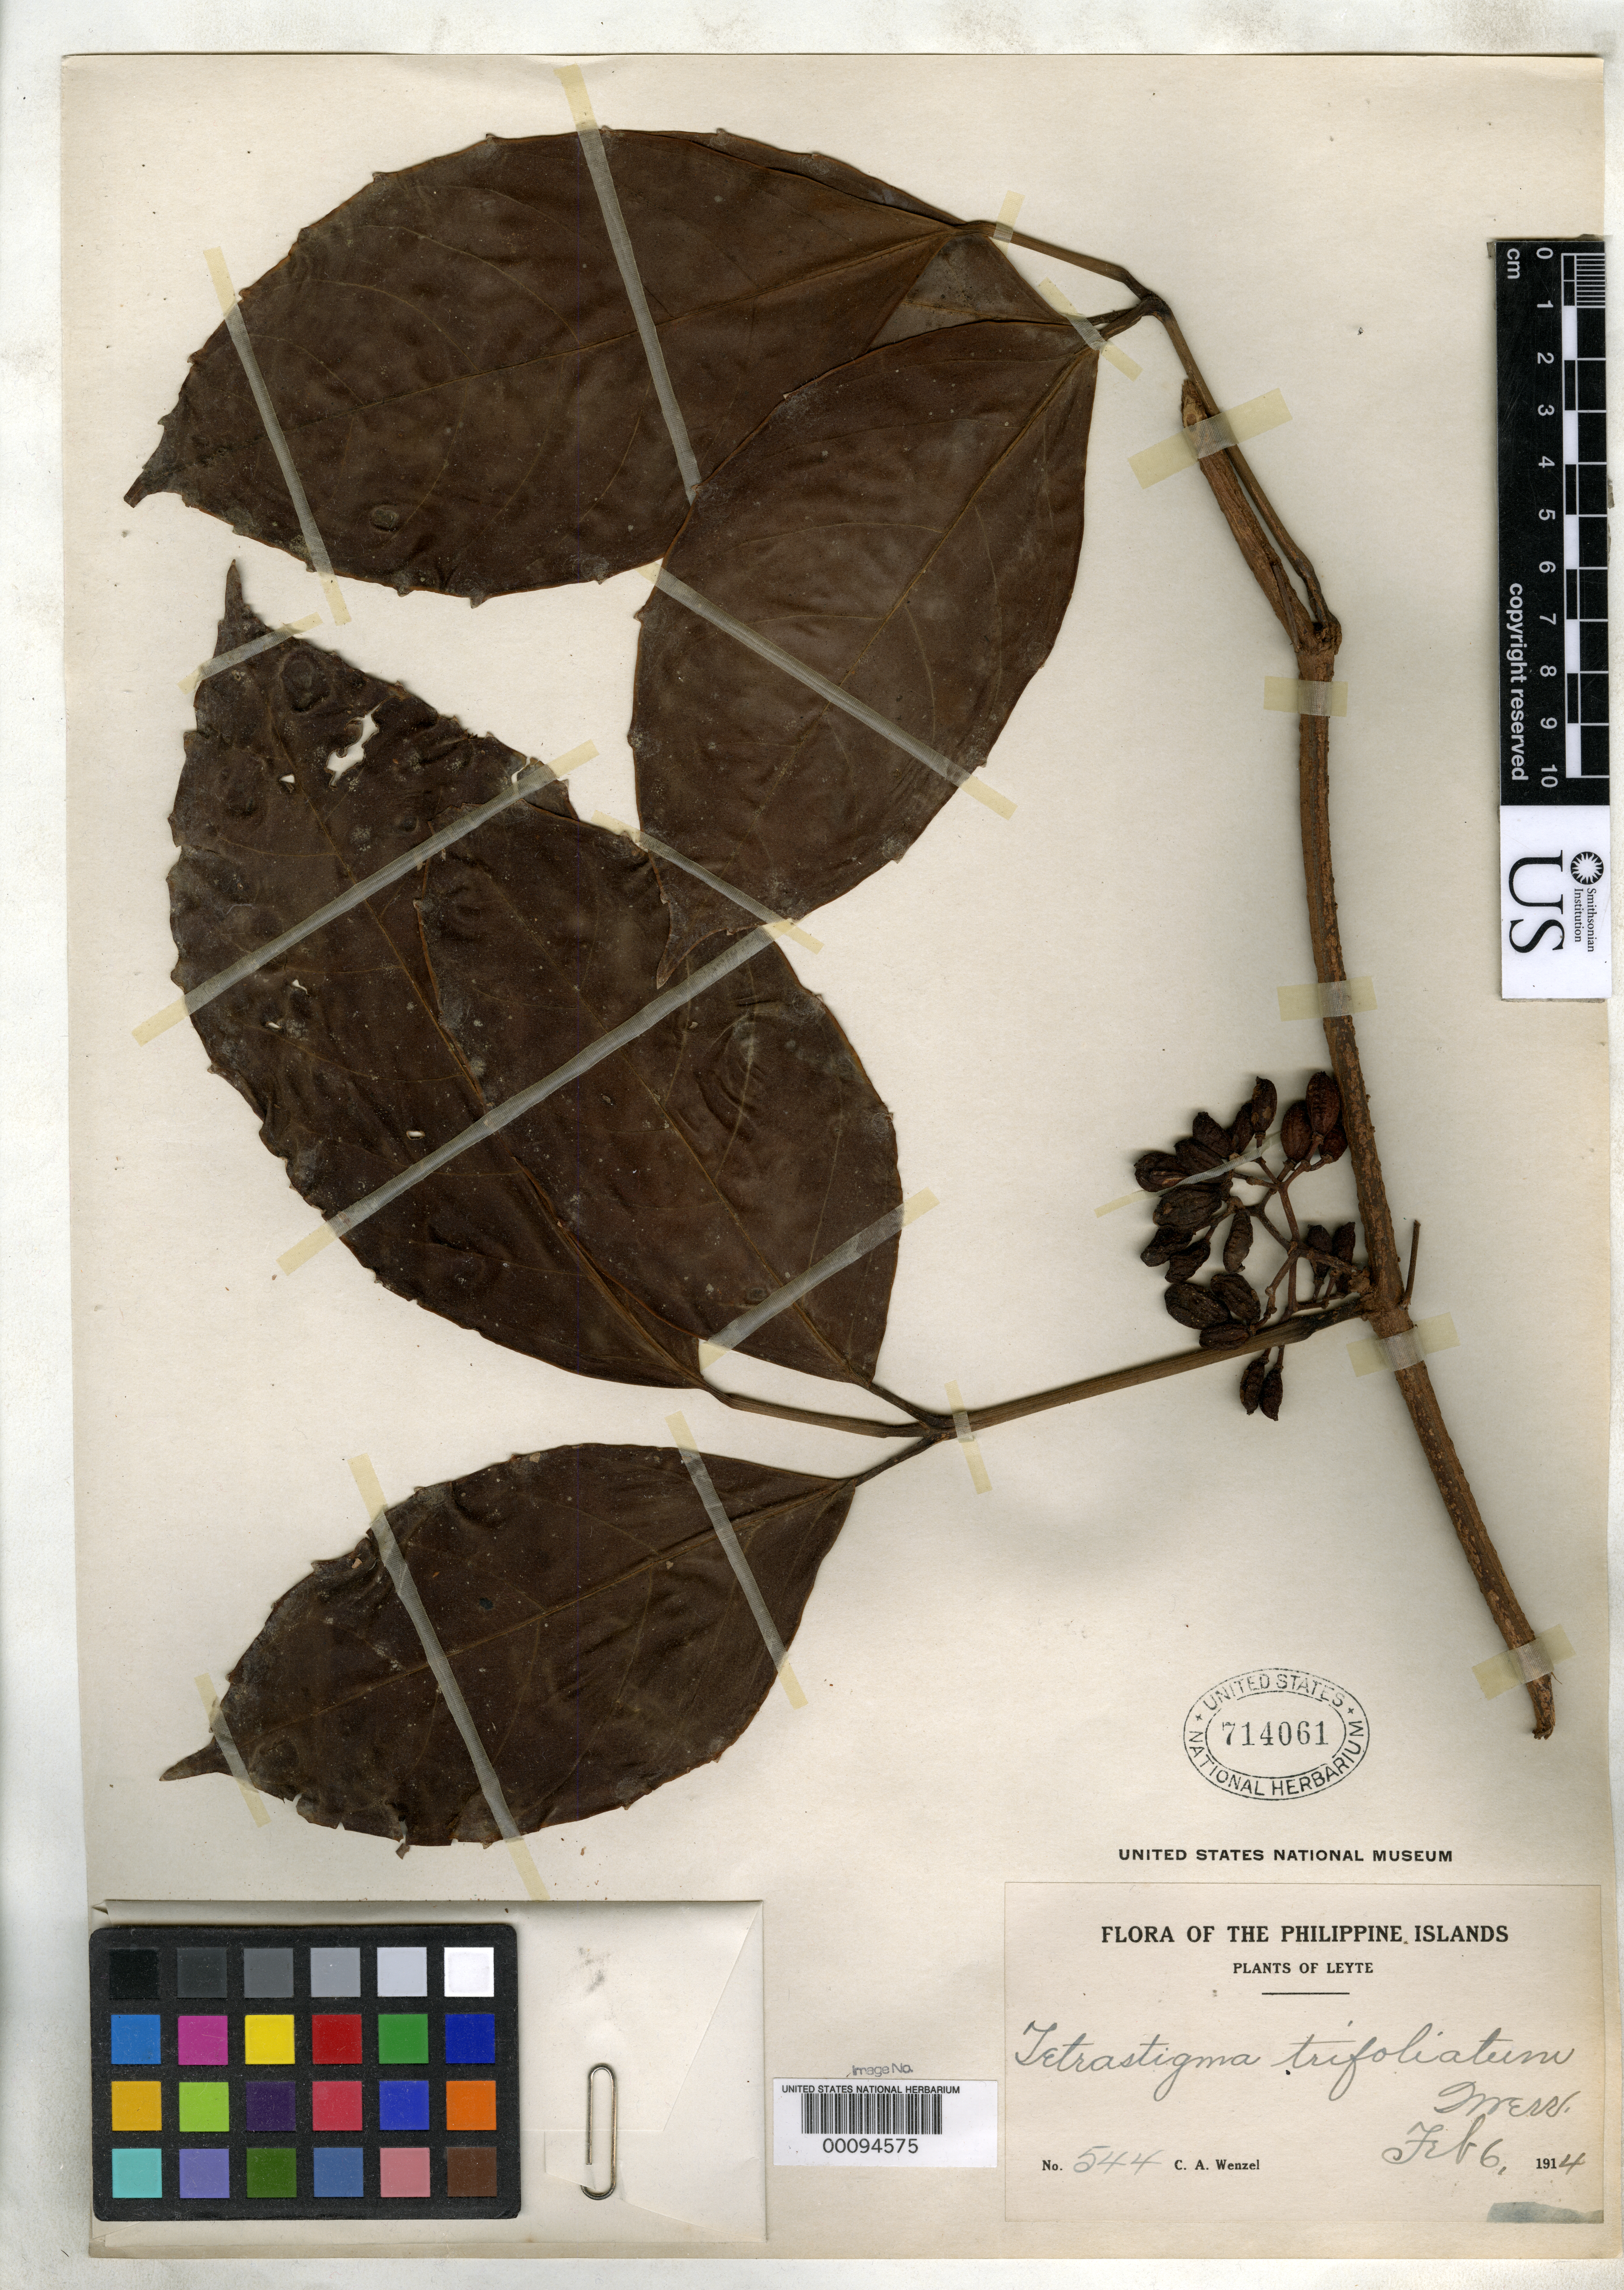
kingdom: Plantae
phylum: Tracheophyta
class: Magnoliopsida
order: Vitales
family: Vitaceae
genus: Tetrastigma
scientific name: Tetrastigma trifoliolatum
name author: Merr.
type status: Isotype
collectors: C. Wenzel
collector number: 544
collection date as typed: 06 Feb 1914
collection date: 1914-02-06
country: Philippines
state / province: Eastern Visayas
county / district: Leyte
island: Leyte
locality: Dagami.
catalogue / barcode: US 714061